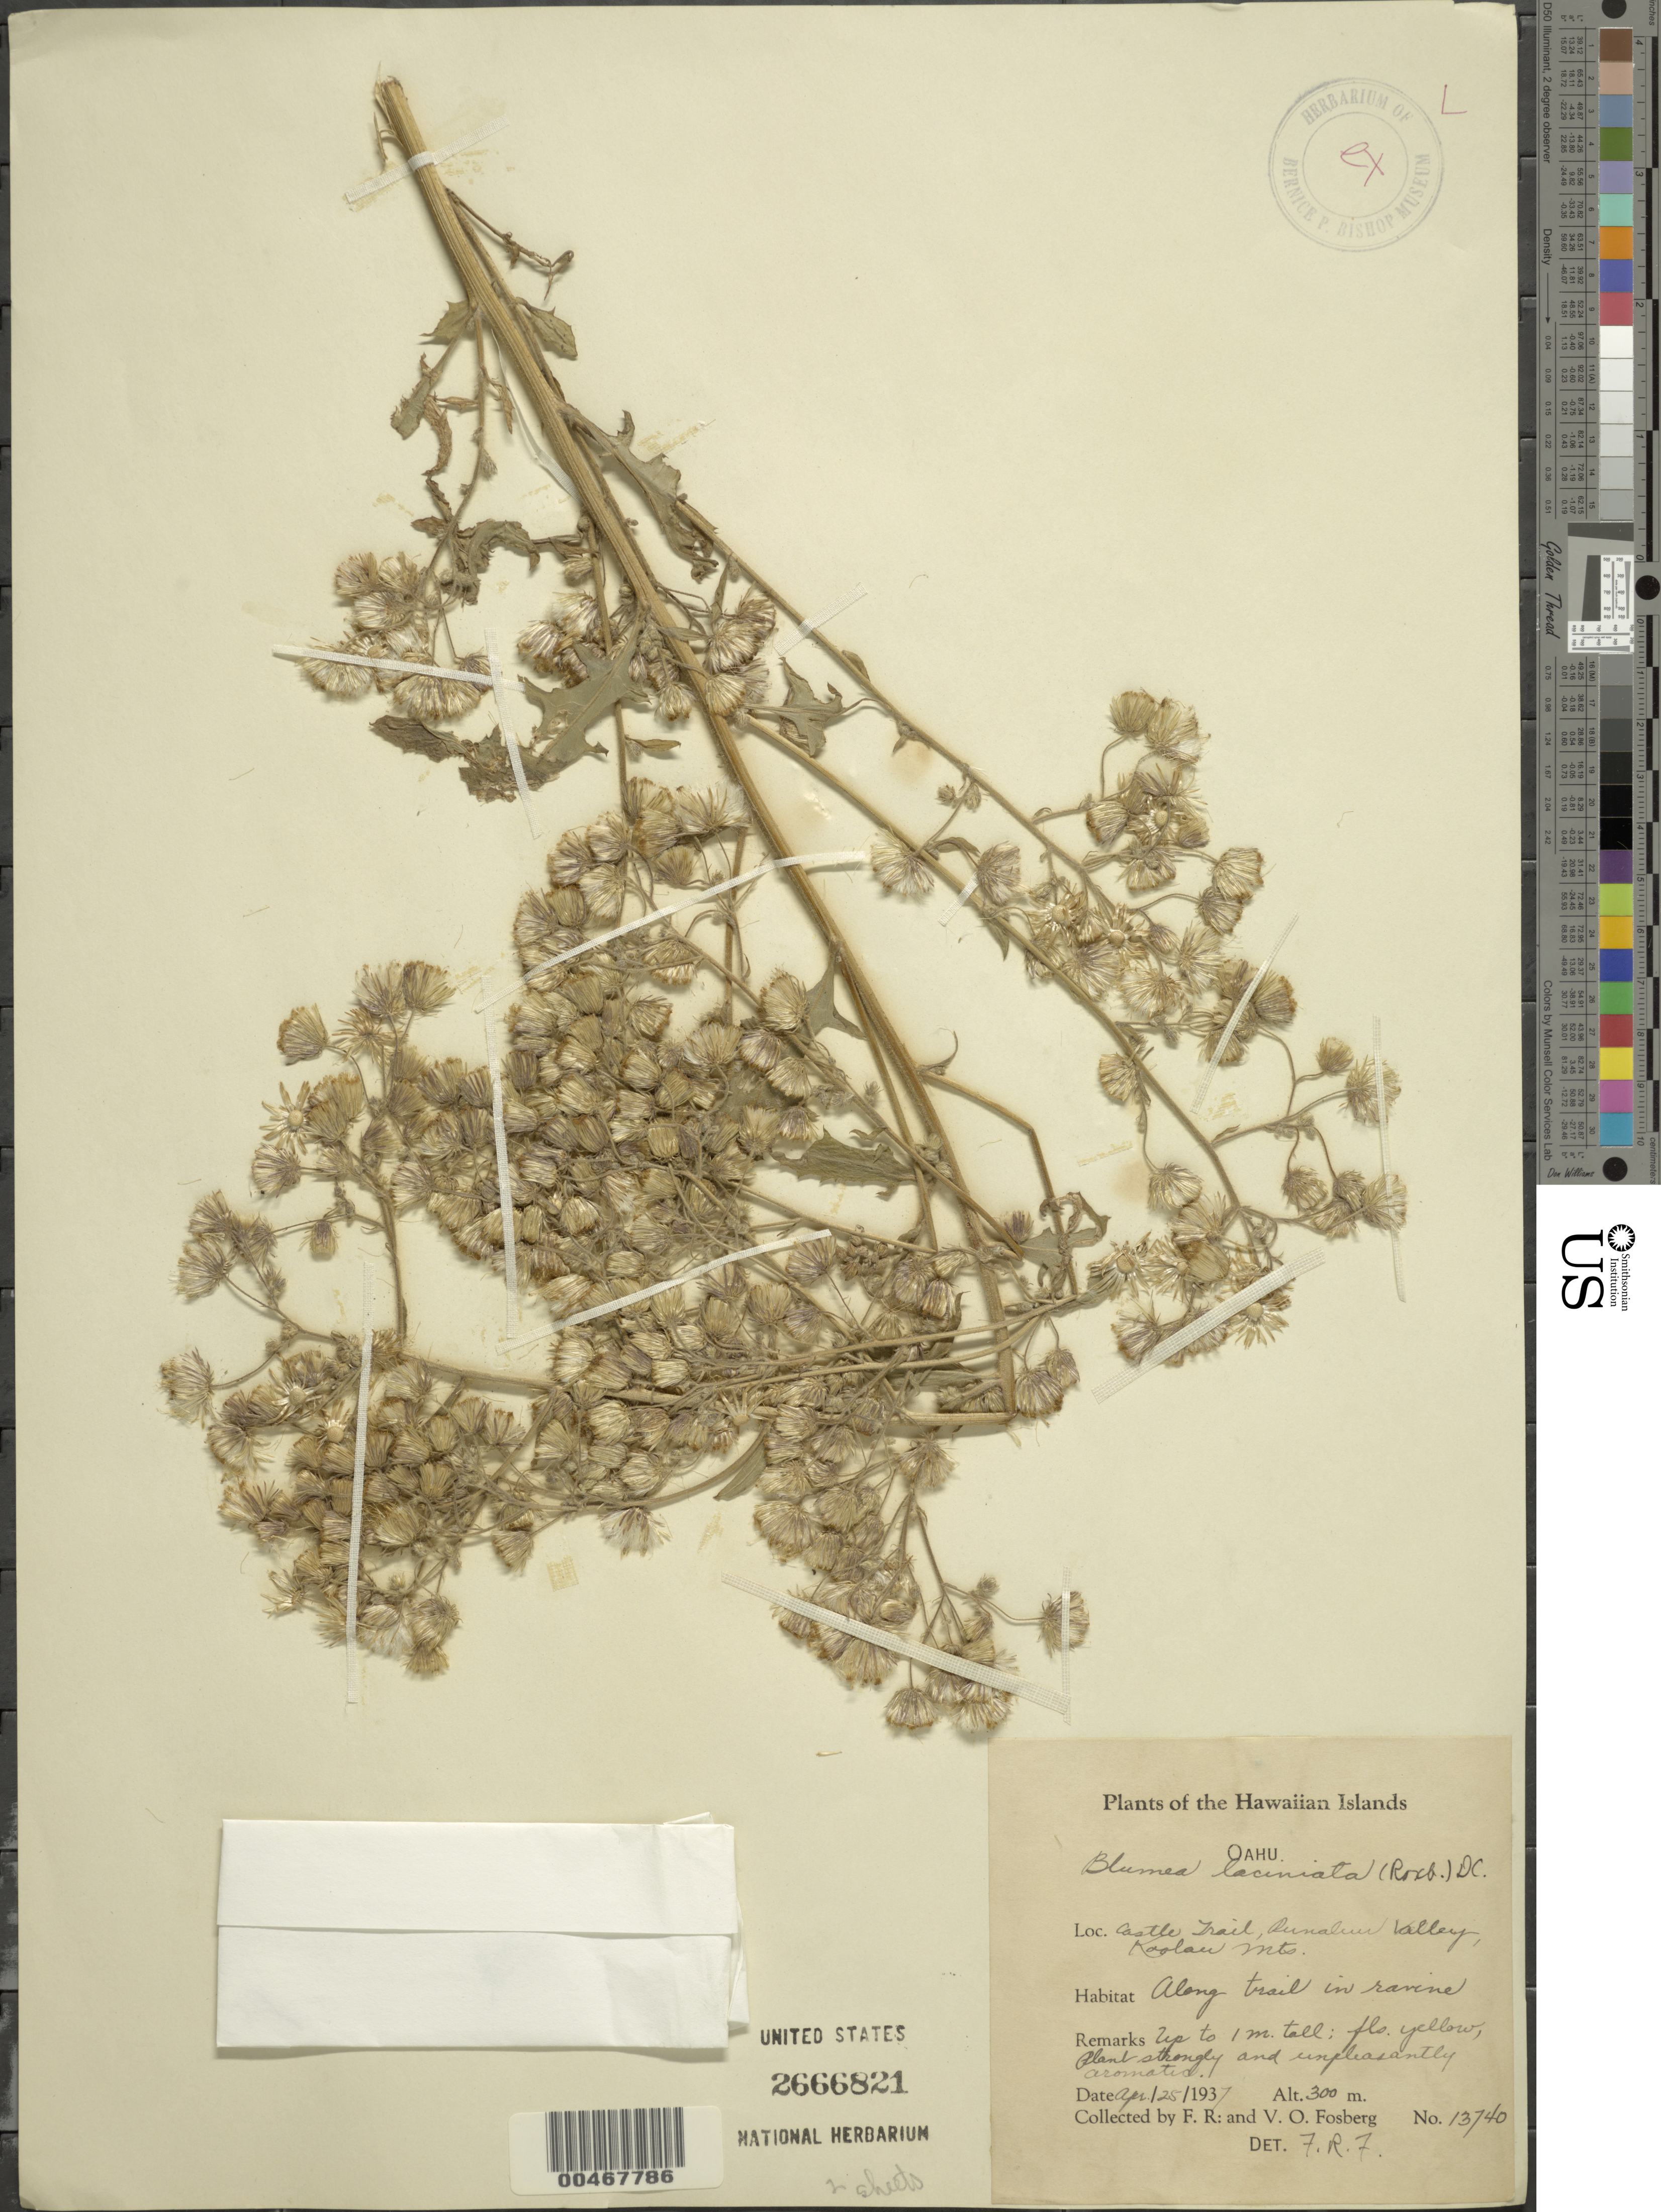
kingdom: Plantae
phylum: Tracheophyta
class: Magnoliopsida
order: Asterales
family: Asteraceae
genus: Blumea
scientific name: Blumea sinuata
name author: (Lour.) Merr.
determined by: Wagner, W. L., (BOT), Smithsonian Institution - National Museum of Natural History (UNITED STATES)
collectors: F. R. Fosberg & V. O. Fosberg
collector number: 13740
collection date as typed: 25 Apr 1937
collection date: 1937-04-25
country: United States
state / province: Hawaii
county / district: Honolulu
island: Oahu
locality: Castle Trail, Punaluu Valley, Koolau Mts.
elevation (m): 300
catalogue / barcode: US 2666821